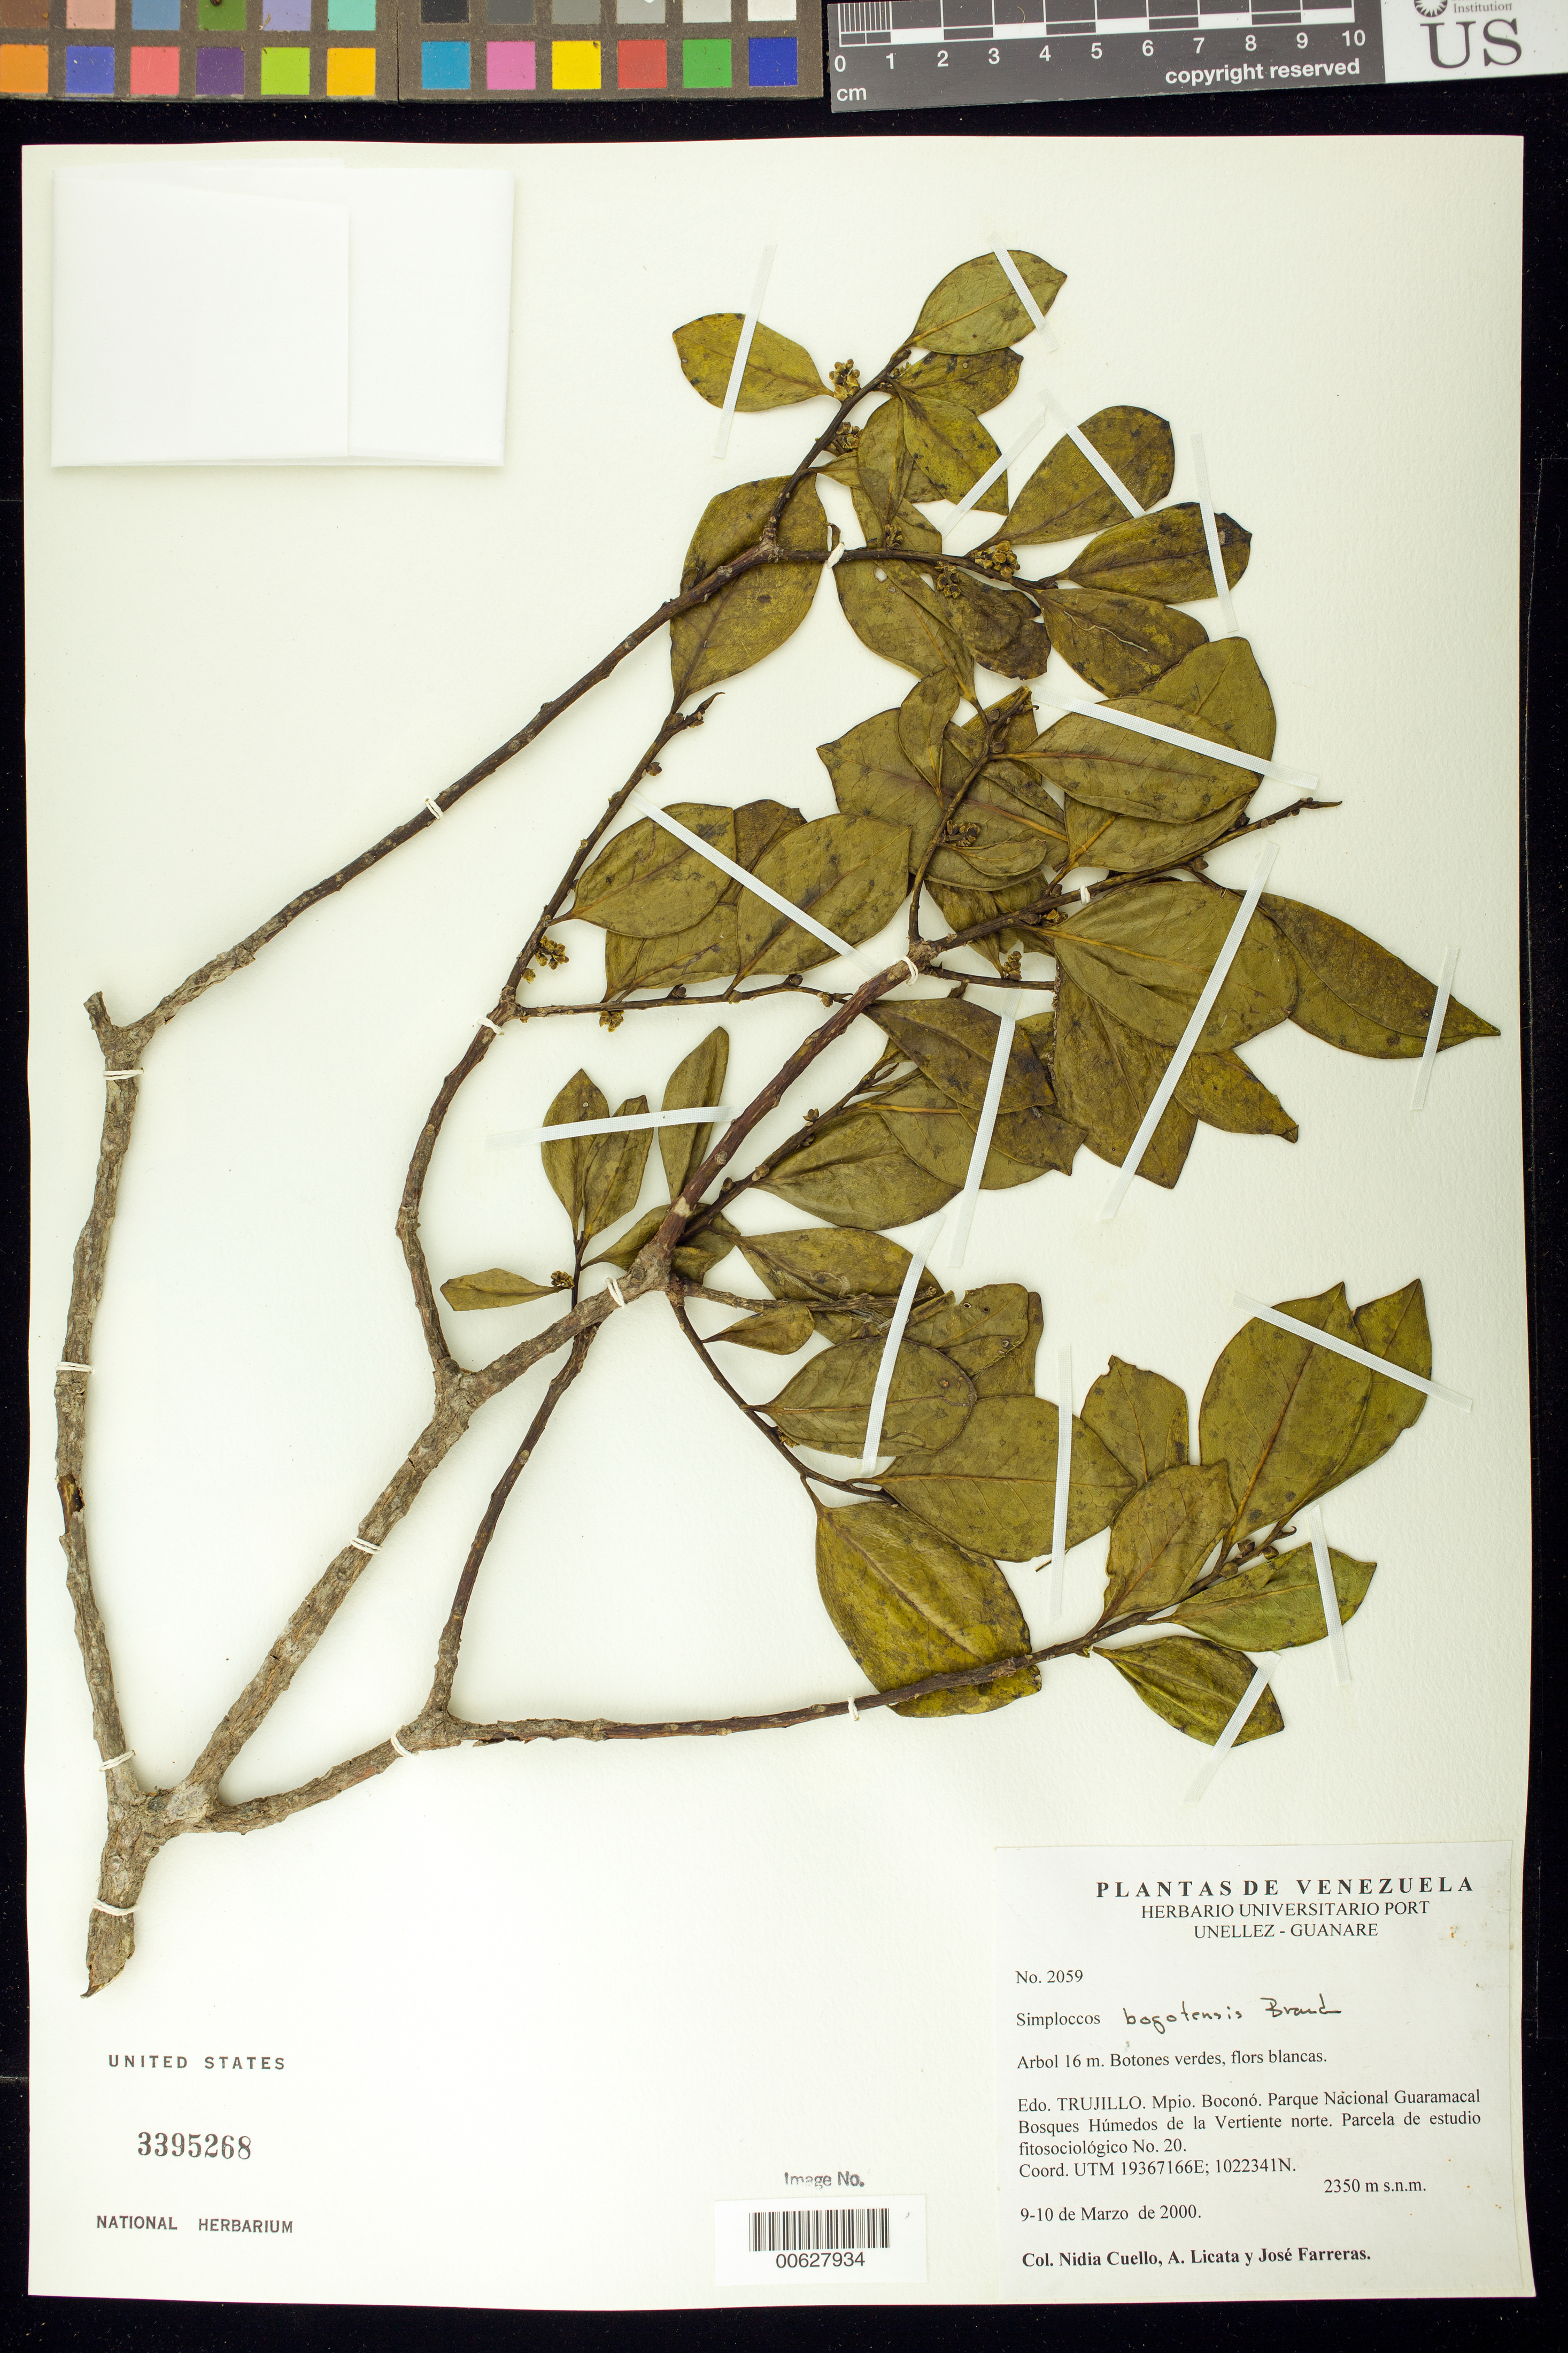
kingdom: Plantae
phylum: Tracheophyta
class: Magnoliopsida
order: Ericales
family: Symplocaceae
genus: Symplocos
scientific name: Symplocos bogotensis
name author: Brand in Engl.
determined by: Dorr, L. J., (BOT), Smithsonian Institution - National Museum of Natural History (UNITED STATES)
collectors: N. L. Cuello, A. Licata & J. Farreras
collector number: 2059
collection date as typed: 09 Mar 2000 to 10 Mar 2000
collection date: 2000-03-09/2000-03-10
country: Venezuela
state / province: Trujillo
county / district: Boconó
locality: Parque Nacional Guaramacal, vertiente N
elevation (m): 2350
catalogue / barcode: US 3395268